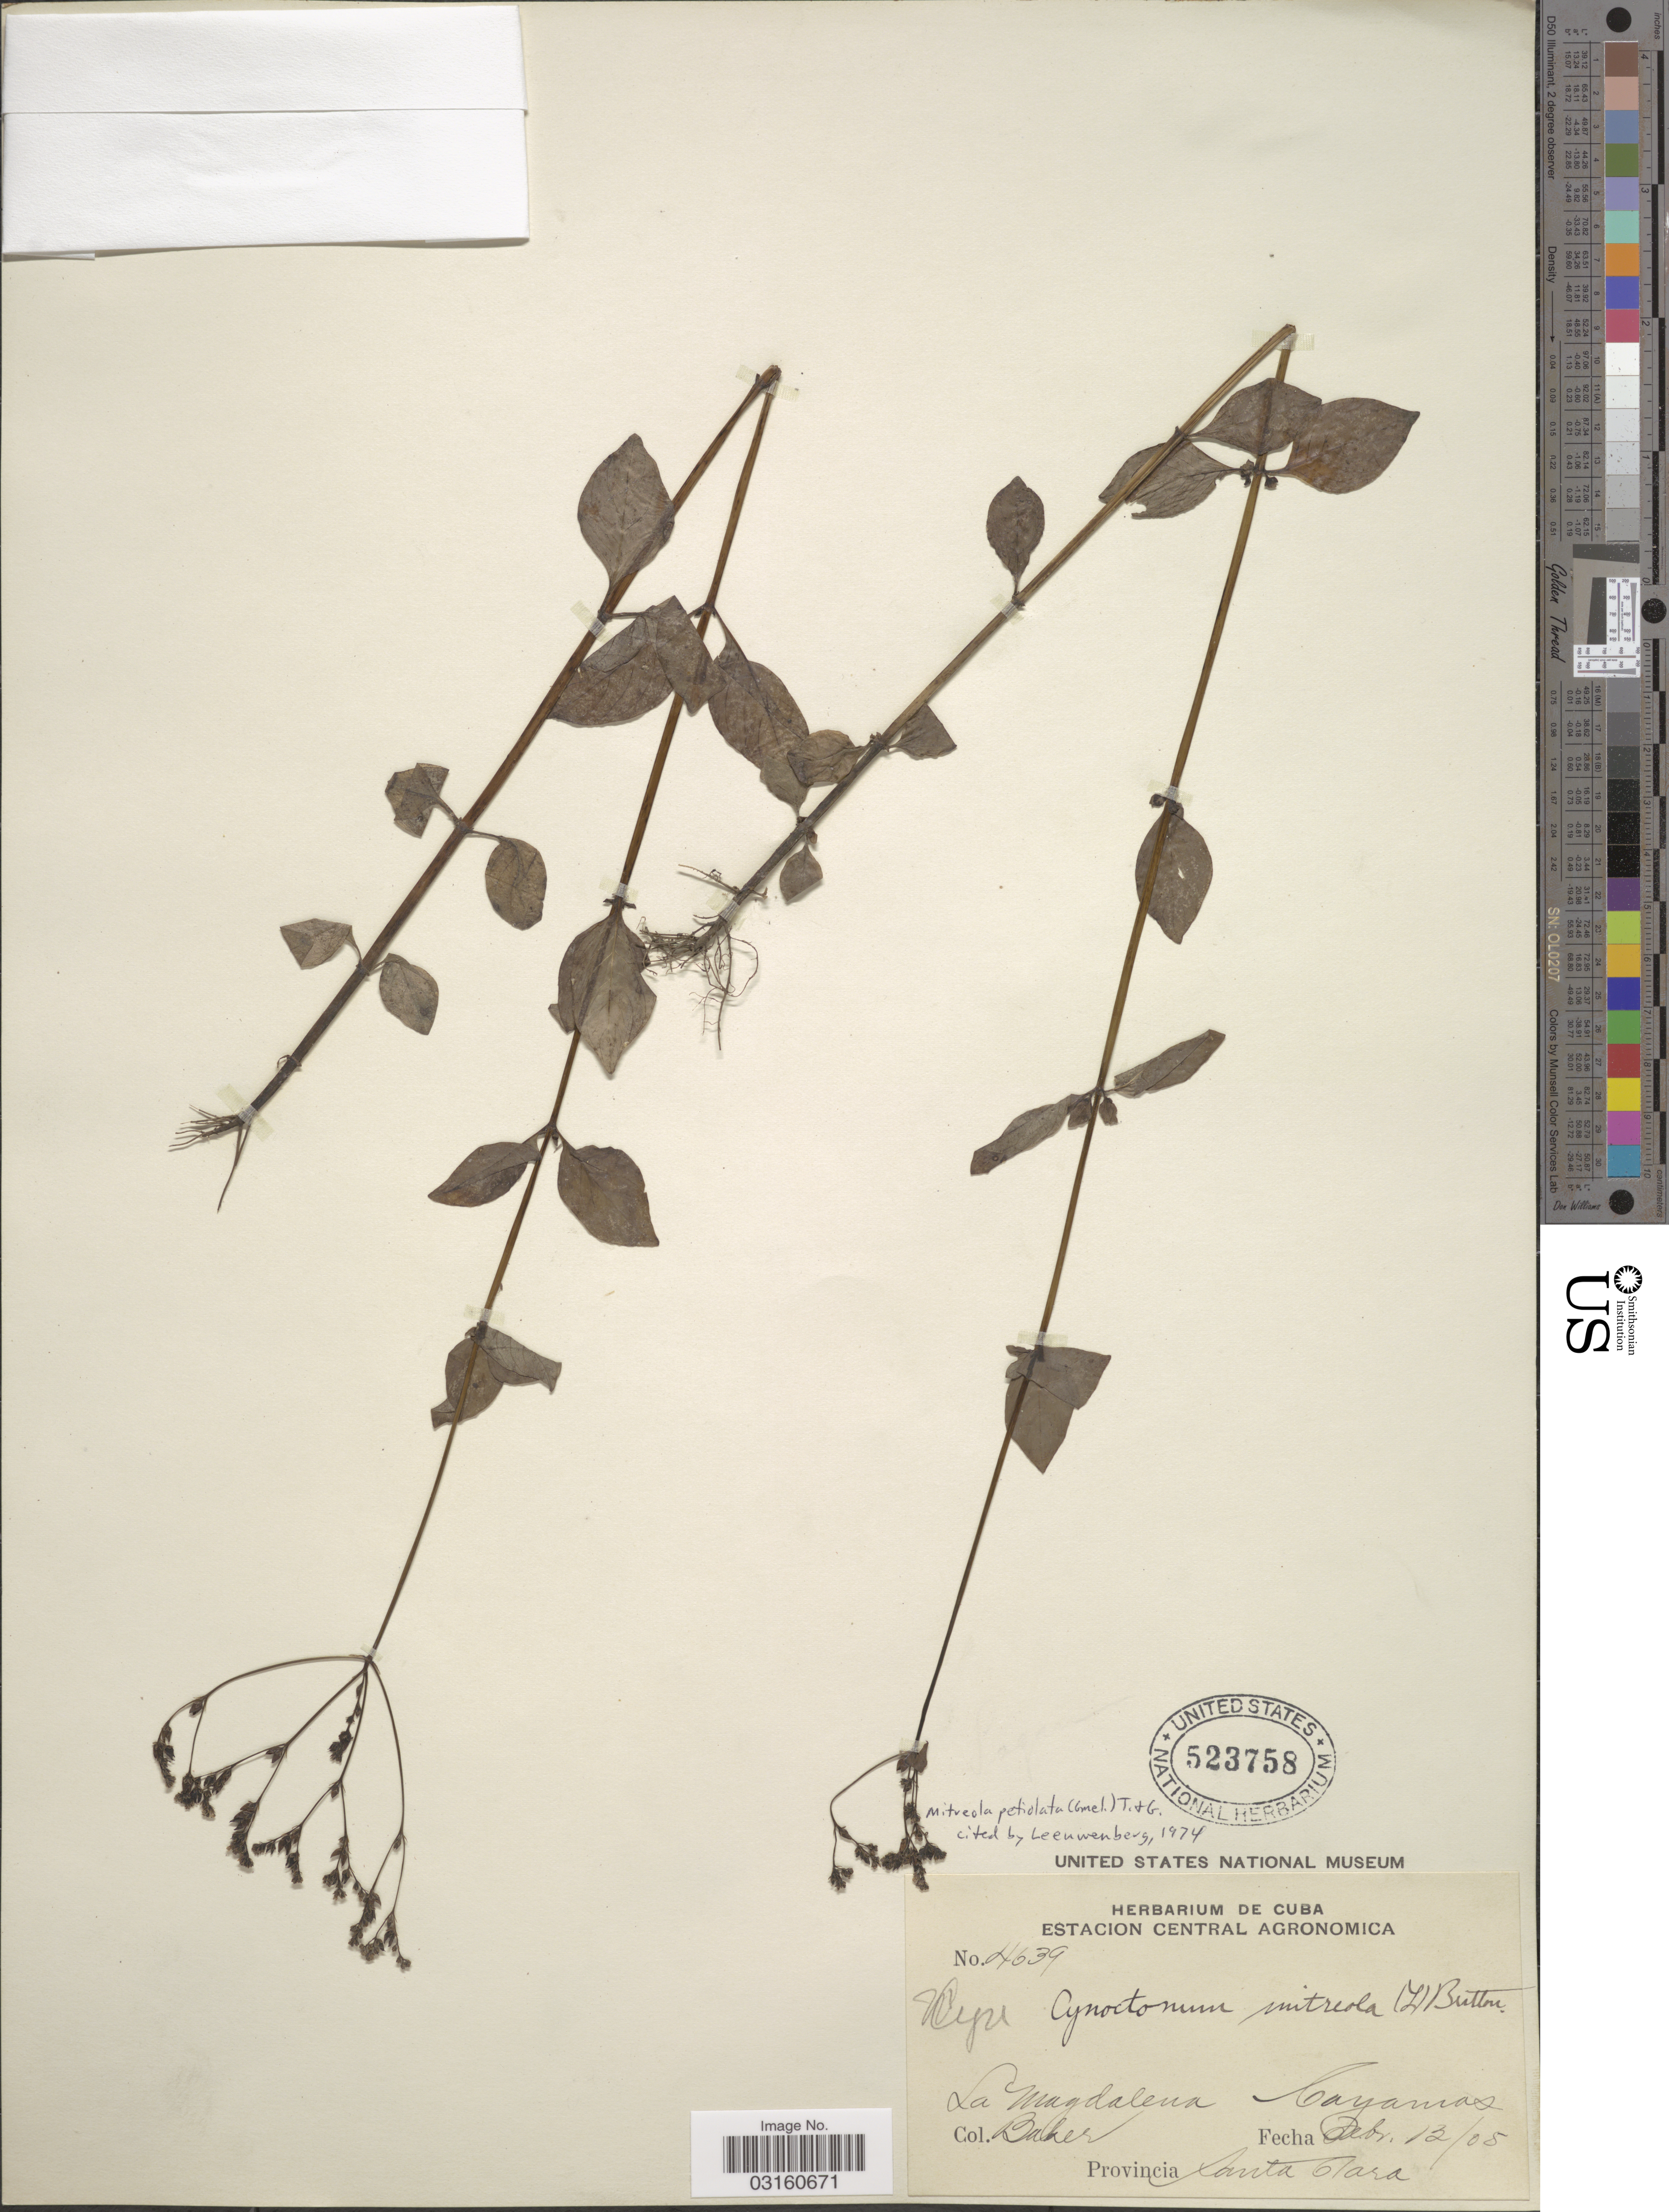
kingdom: Plantae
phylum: Tracheophyta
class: Magnoliopsida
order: Gentianales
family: Loganiaceae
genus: Mitreola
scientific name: Mitreola petiolata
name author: (J.F. Gmel.) Torr. & A. Gray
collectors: -- Baker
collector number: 4639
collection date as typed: Transcribed d/m/y: 12/2/5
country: Cuba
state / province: Las Villas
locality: La Magdalena. Cayamas. Provincia Santa Clara.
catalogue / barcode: US 523758